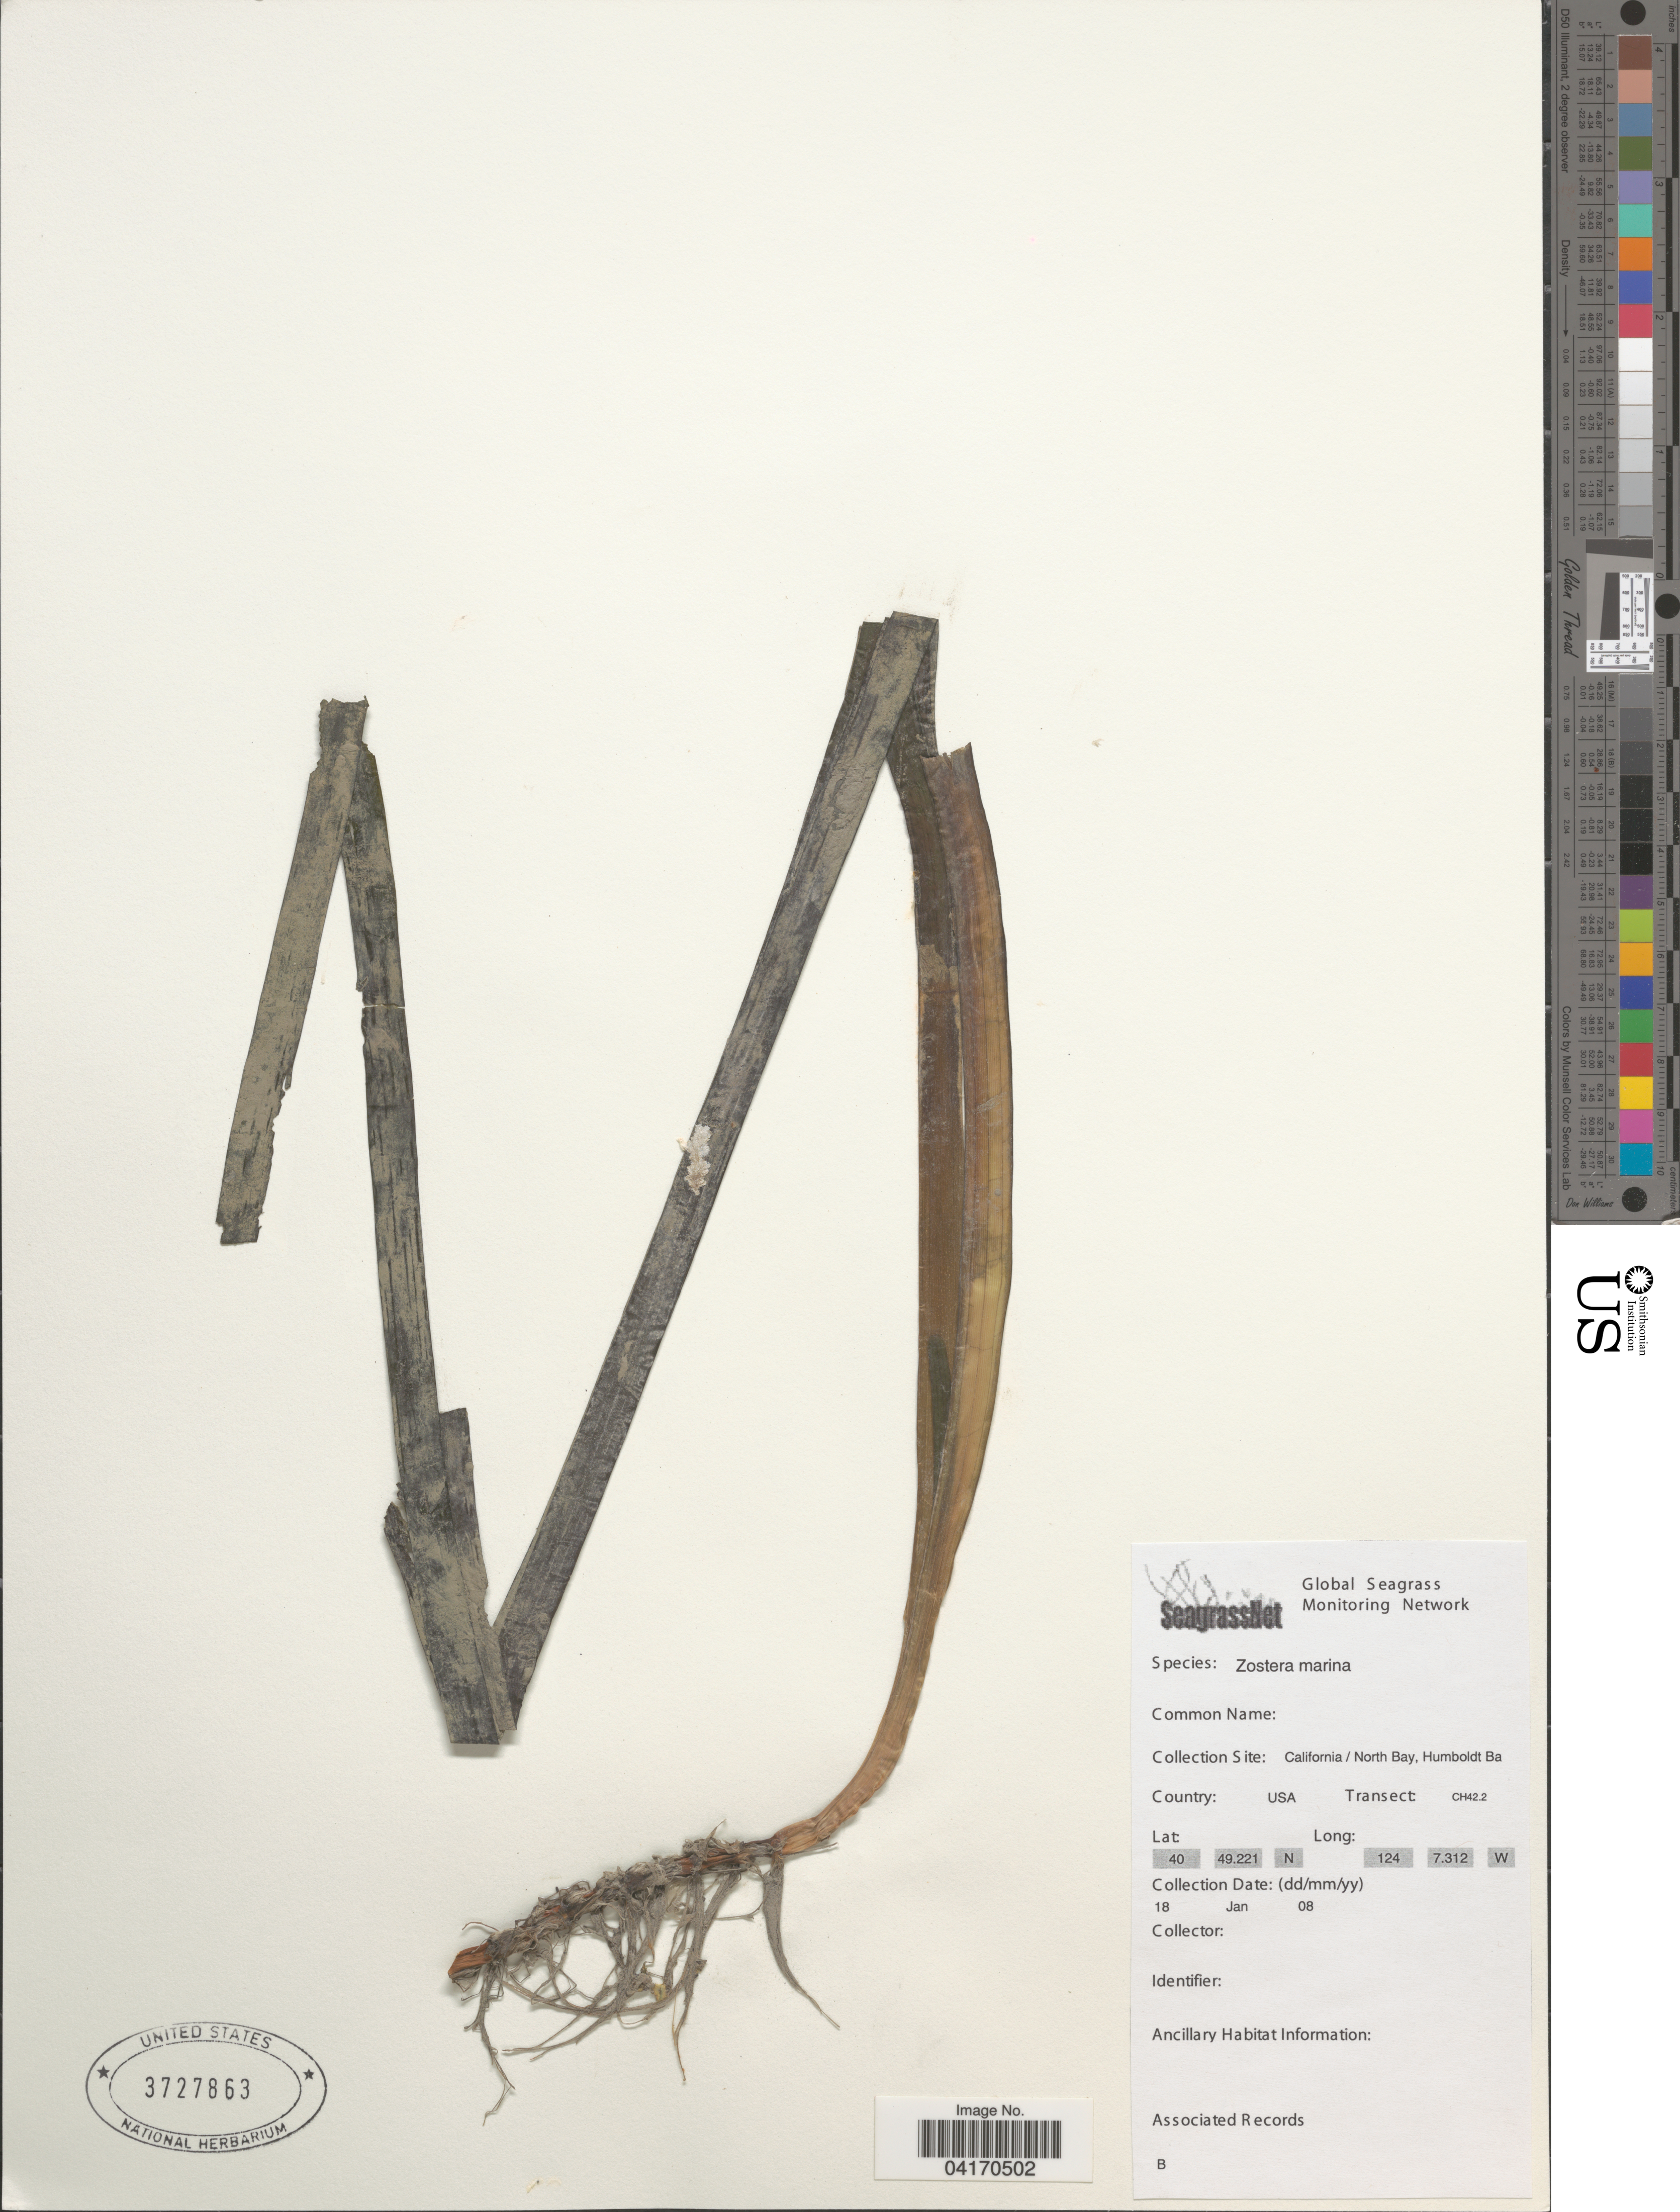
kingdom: Plantae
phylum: Tracheophyta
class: Liliopsida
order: Alismatales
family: Zosteraceae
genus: Zostera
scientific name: Zostera marina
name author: L.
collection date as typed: Transcribed d/m/y: 18/1/8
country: United States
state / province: California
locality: Collection Site: California / North Bay, Humboldt Ba. Transect: CH42.2.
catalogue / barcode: US 3727863